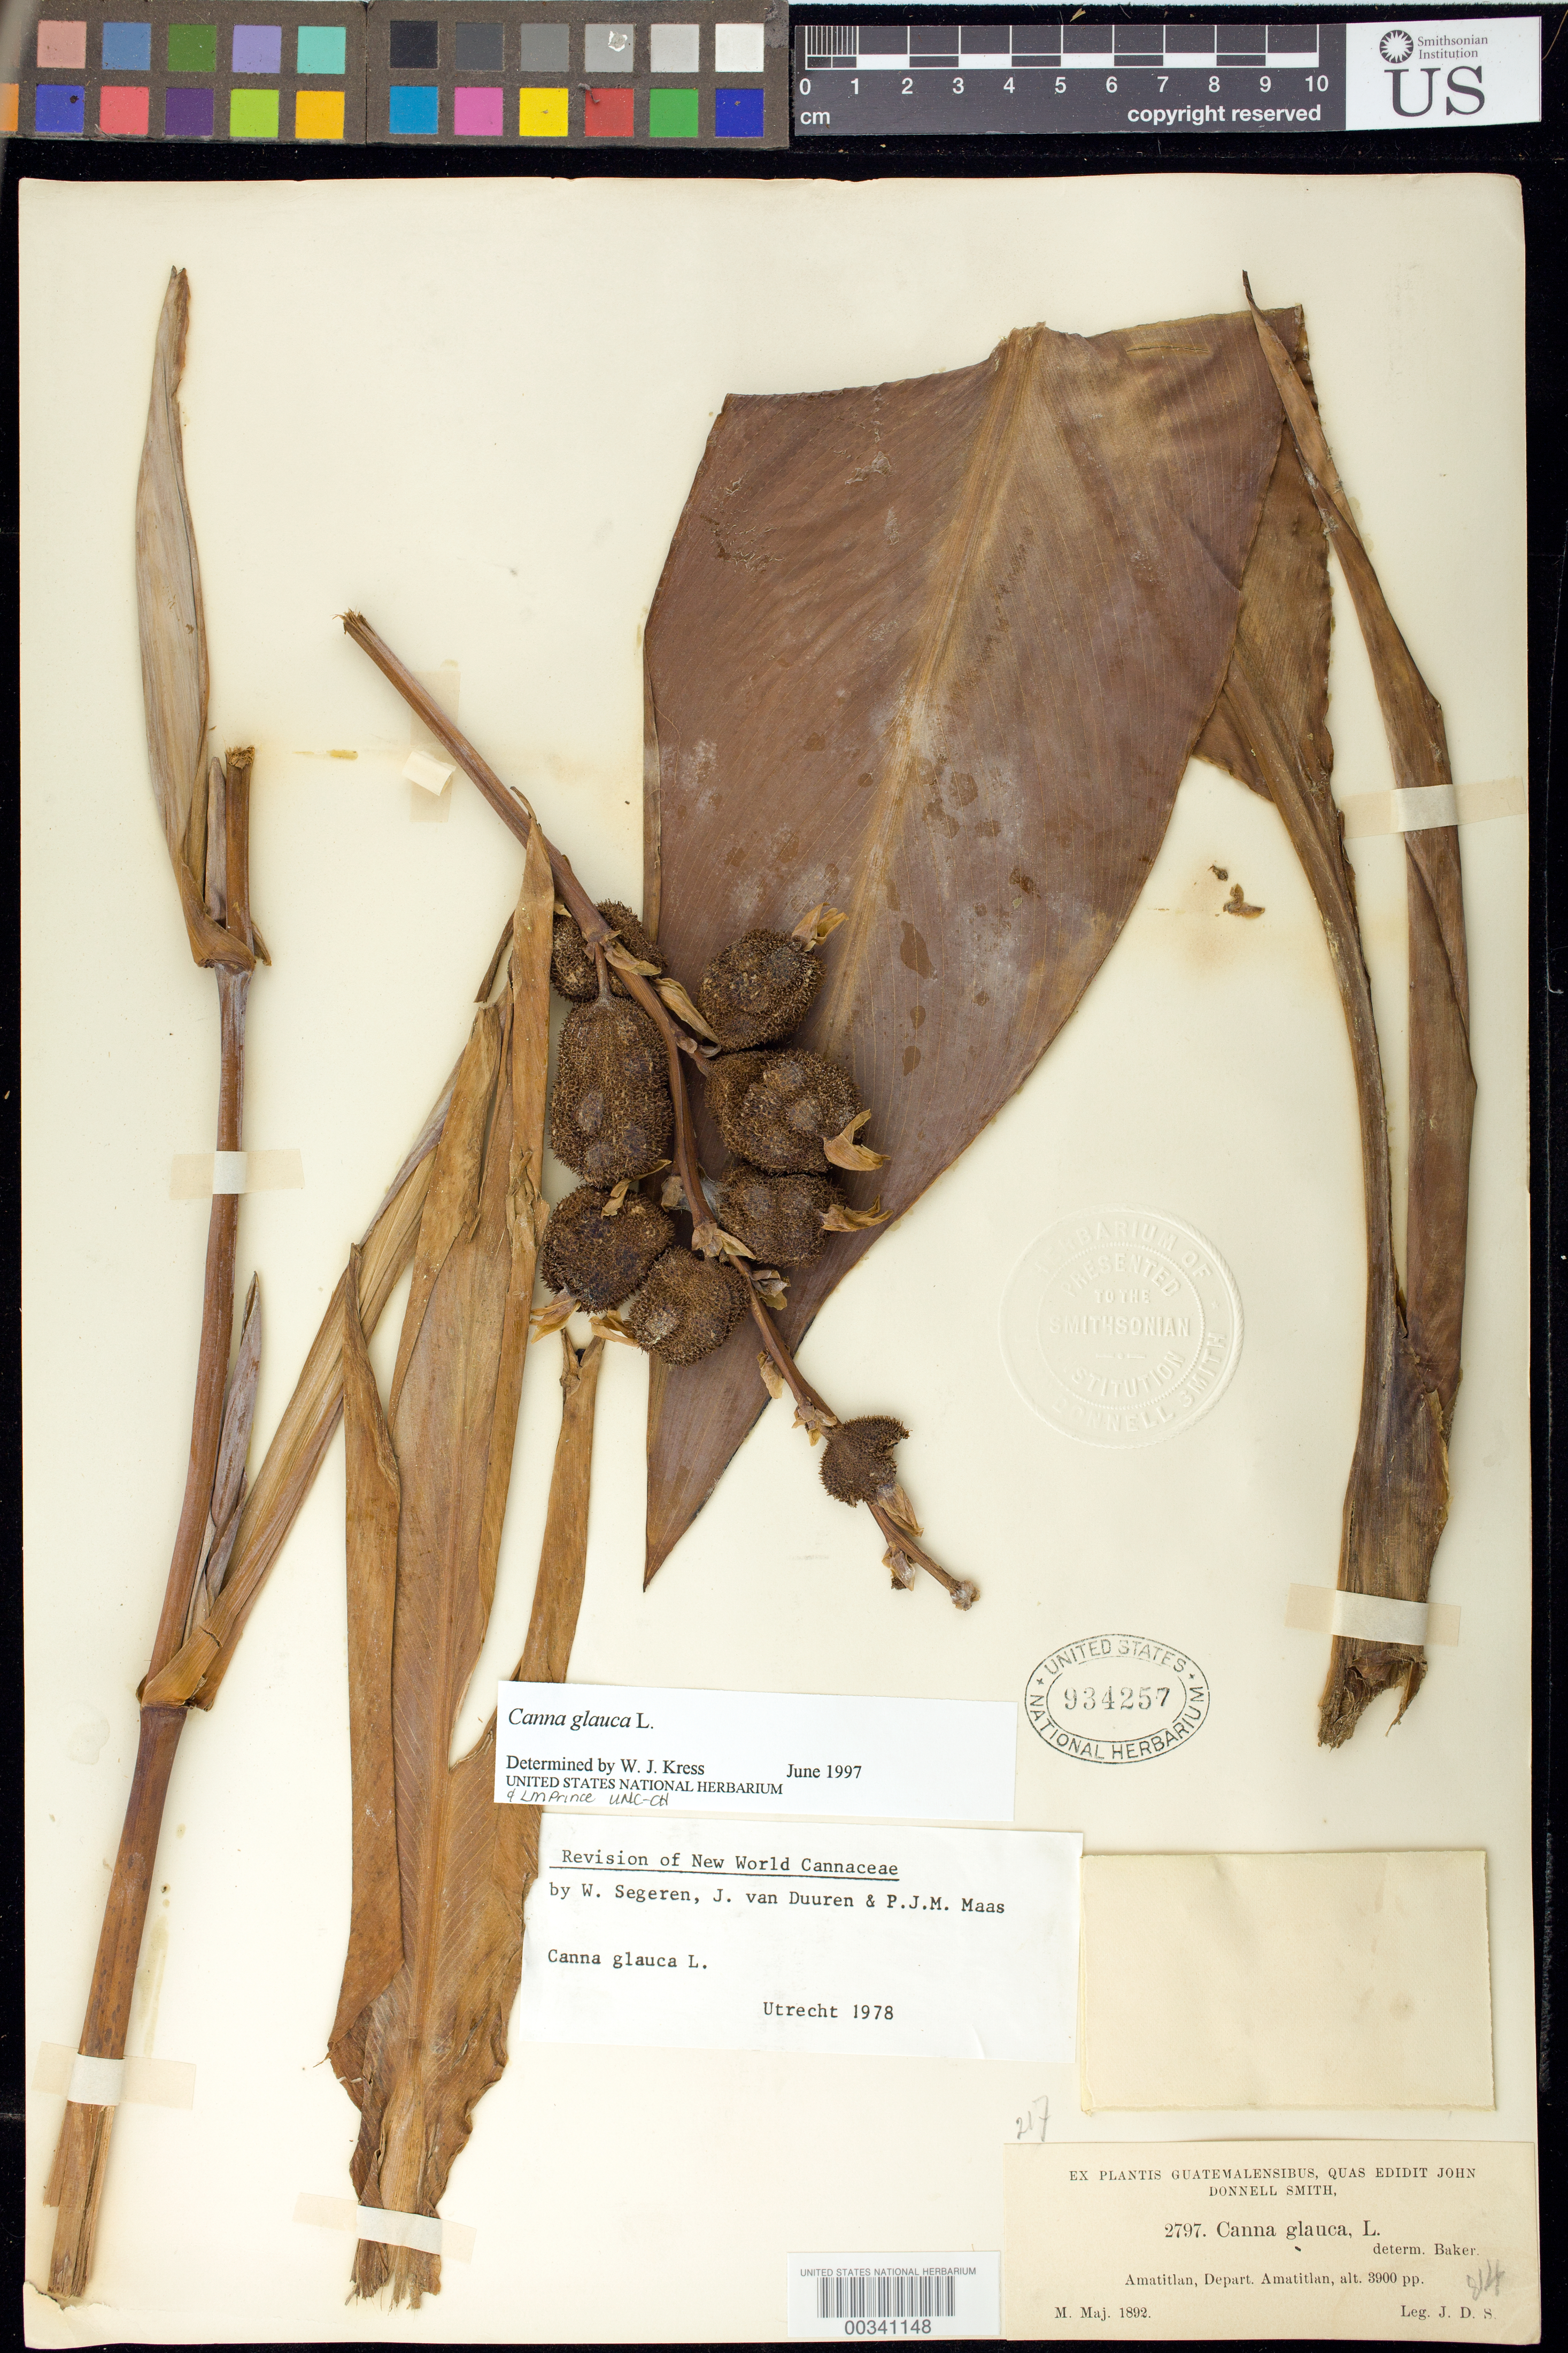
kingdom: Plantae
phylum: Tracheophyta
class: Liliopsida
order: Zingiberales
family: Cannaceae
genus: Canna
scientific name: Canna glauca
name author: L.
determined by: Maas, Paul J. M.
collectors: J. Donnell Smith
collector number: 2797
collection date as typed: May 1892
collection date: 1892-05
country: Guatemala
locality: Amatitlán, depart. Amatitlán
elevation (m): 1189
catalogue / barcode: US 934257